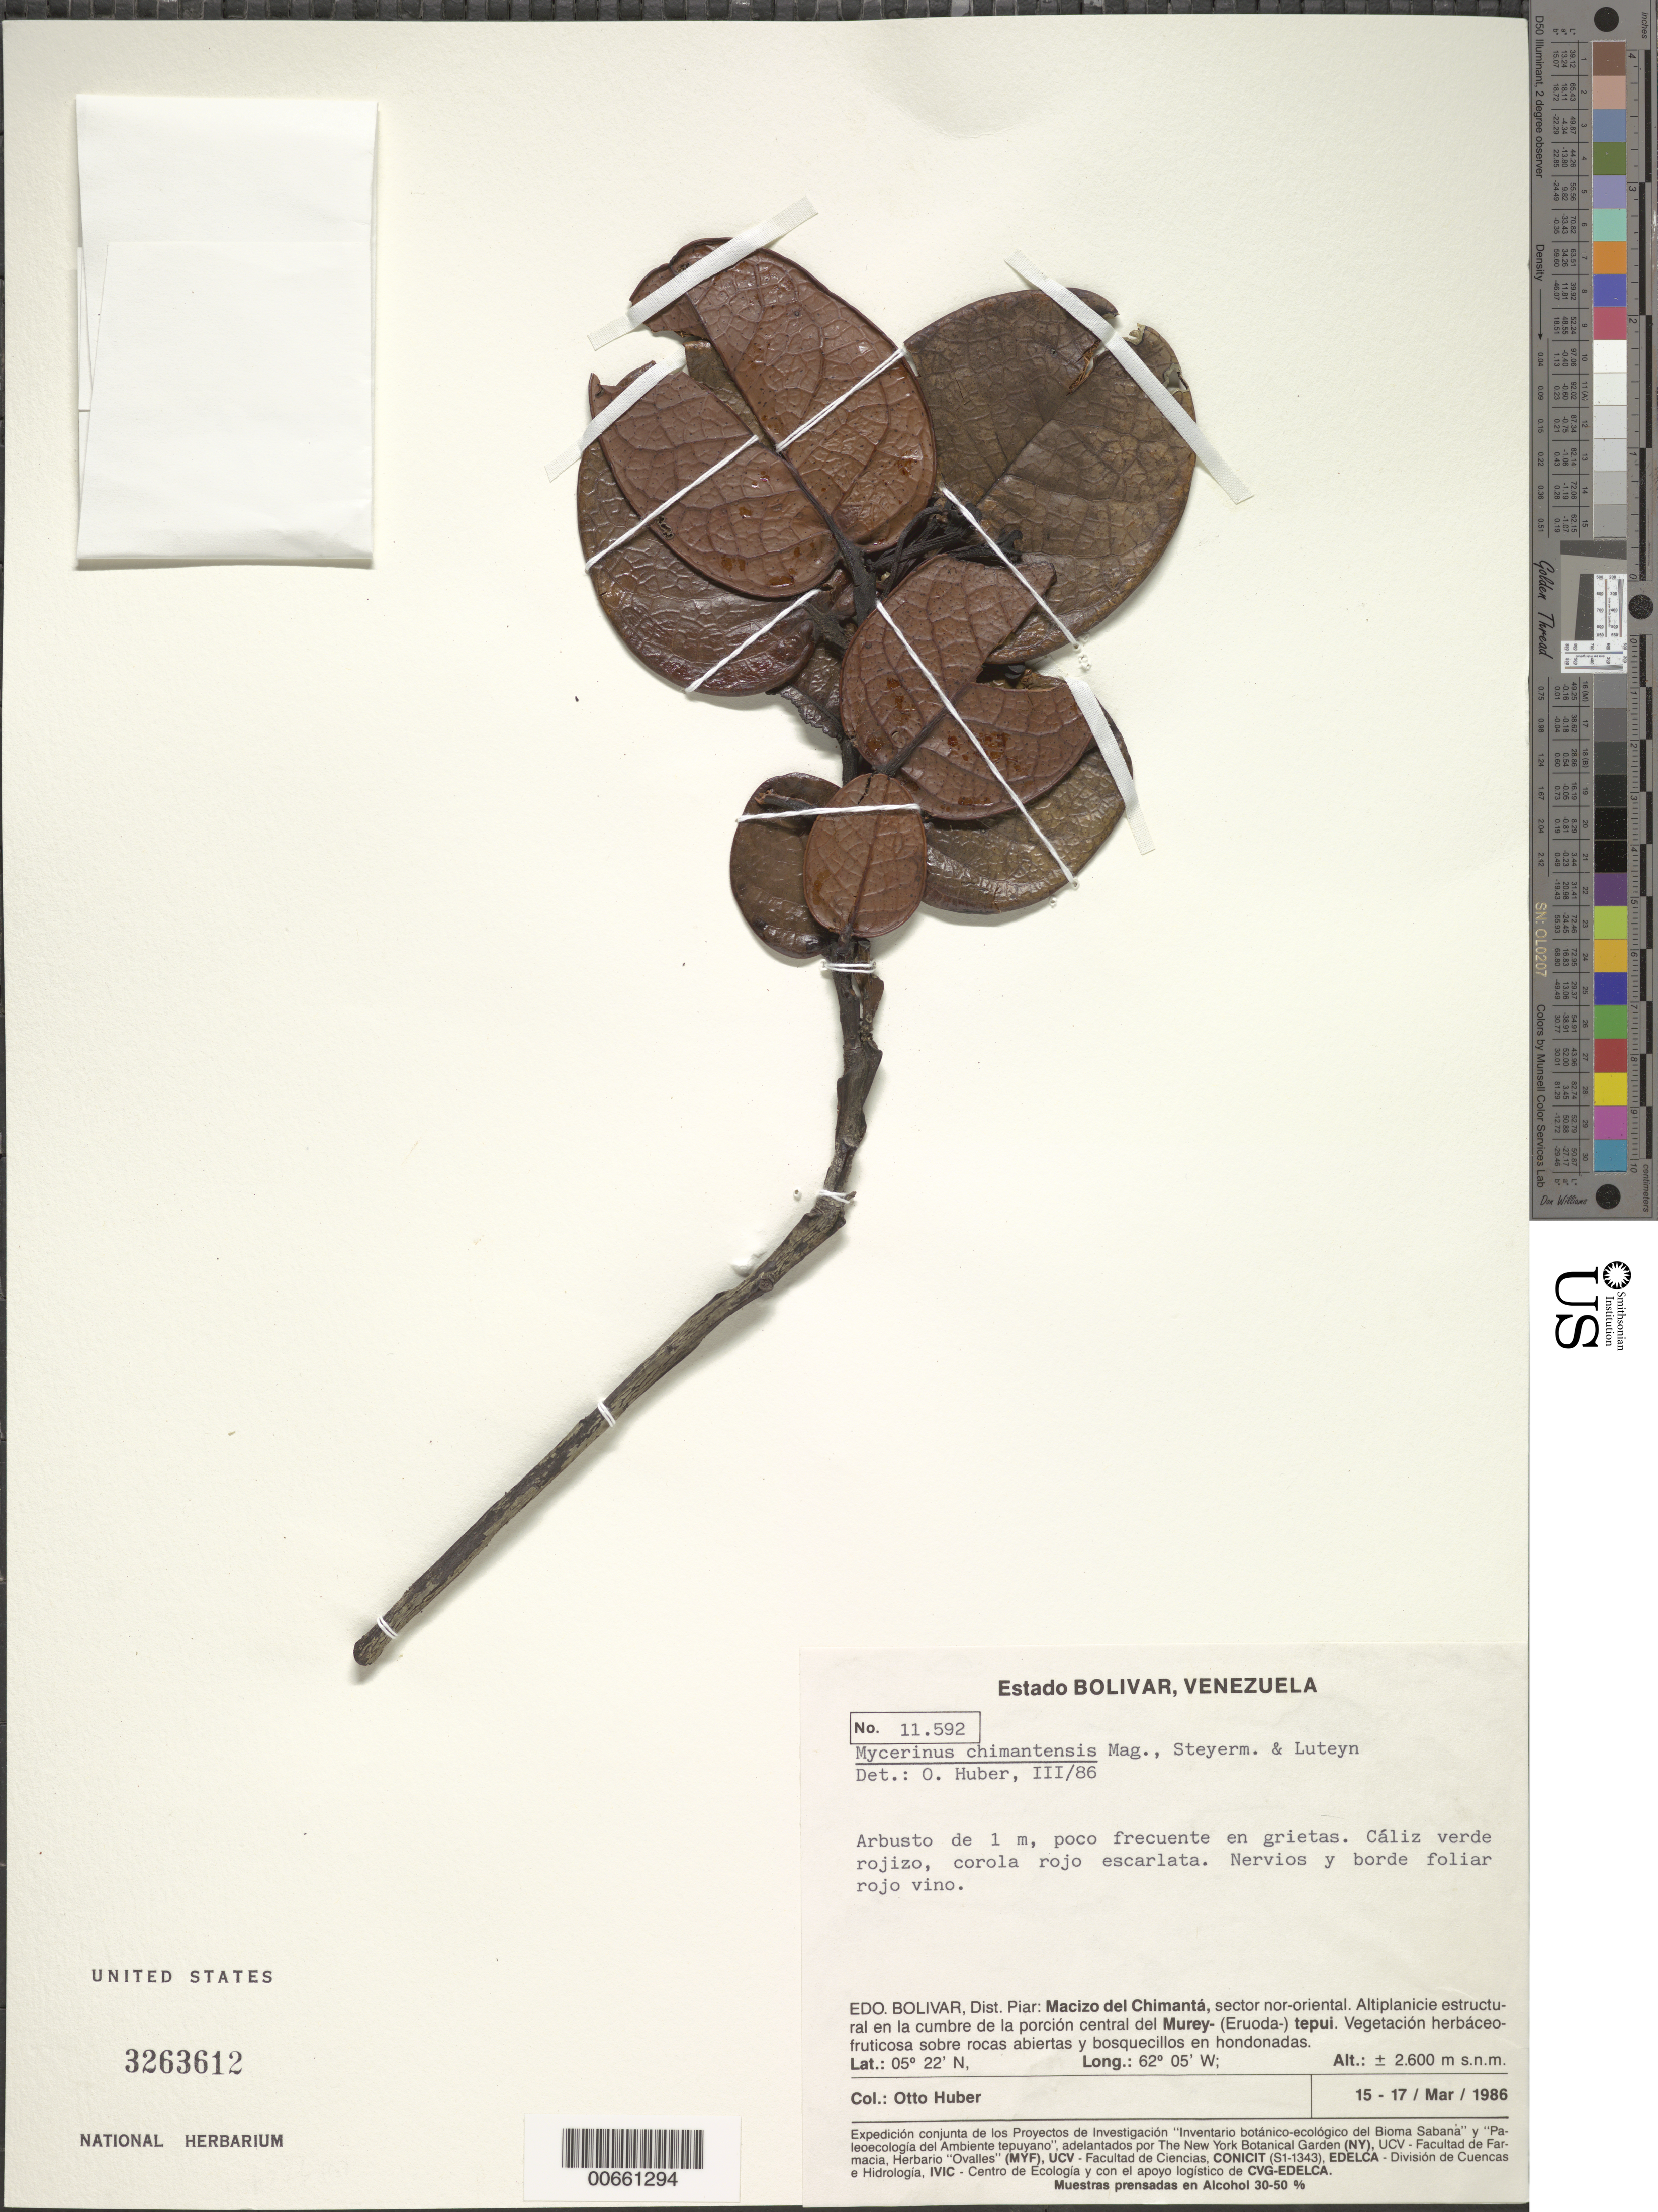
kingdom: Plantae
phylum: Tracheophyta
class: Magnoliopsida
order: Ericales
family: Ericaceae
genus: Mycerinus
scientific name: Mycerinus chimantensis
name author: Maguire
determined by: Huber, Otto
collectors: O. Huber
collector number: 11592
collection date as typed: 15-Mar-86 to 17-Mar-86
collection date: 1986-03-15/1986-03-17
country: Venezuela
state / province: Bolívar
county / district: Piar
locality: Macizo del Chimantá, sector nor-oriental, cumbre de la procion central del Murey-tepuí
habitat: En grietas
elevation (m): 2600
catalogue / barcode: US 3263612